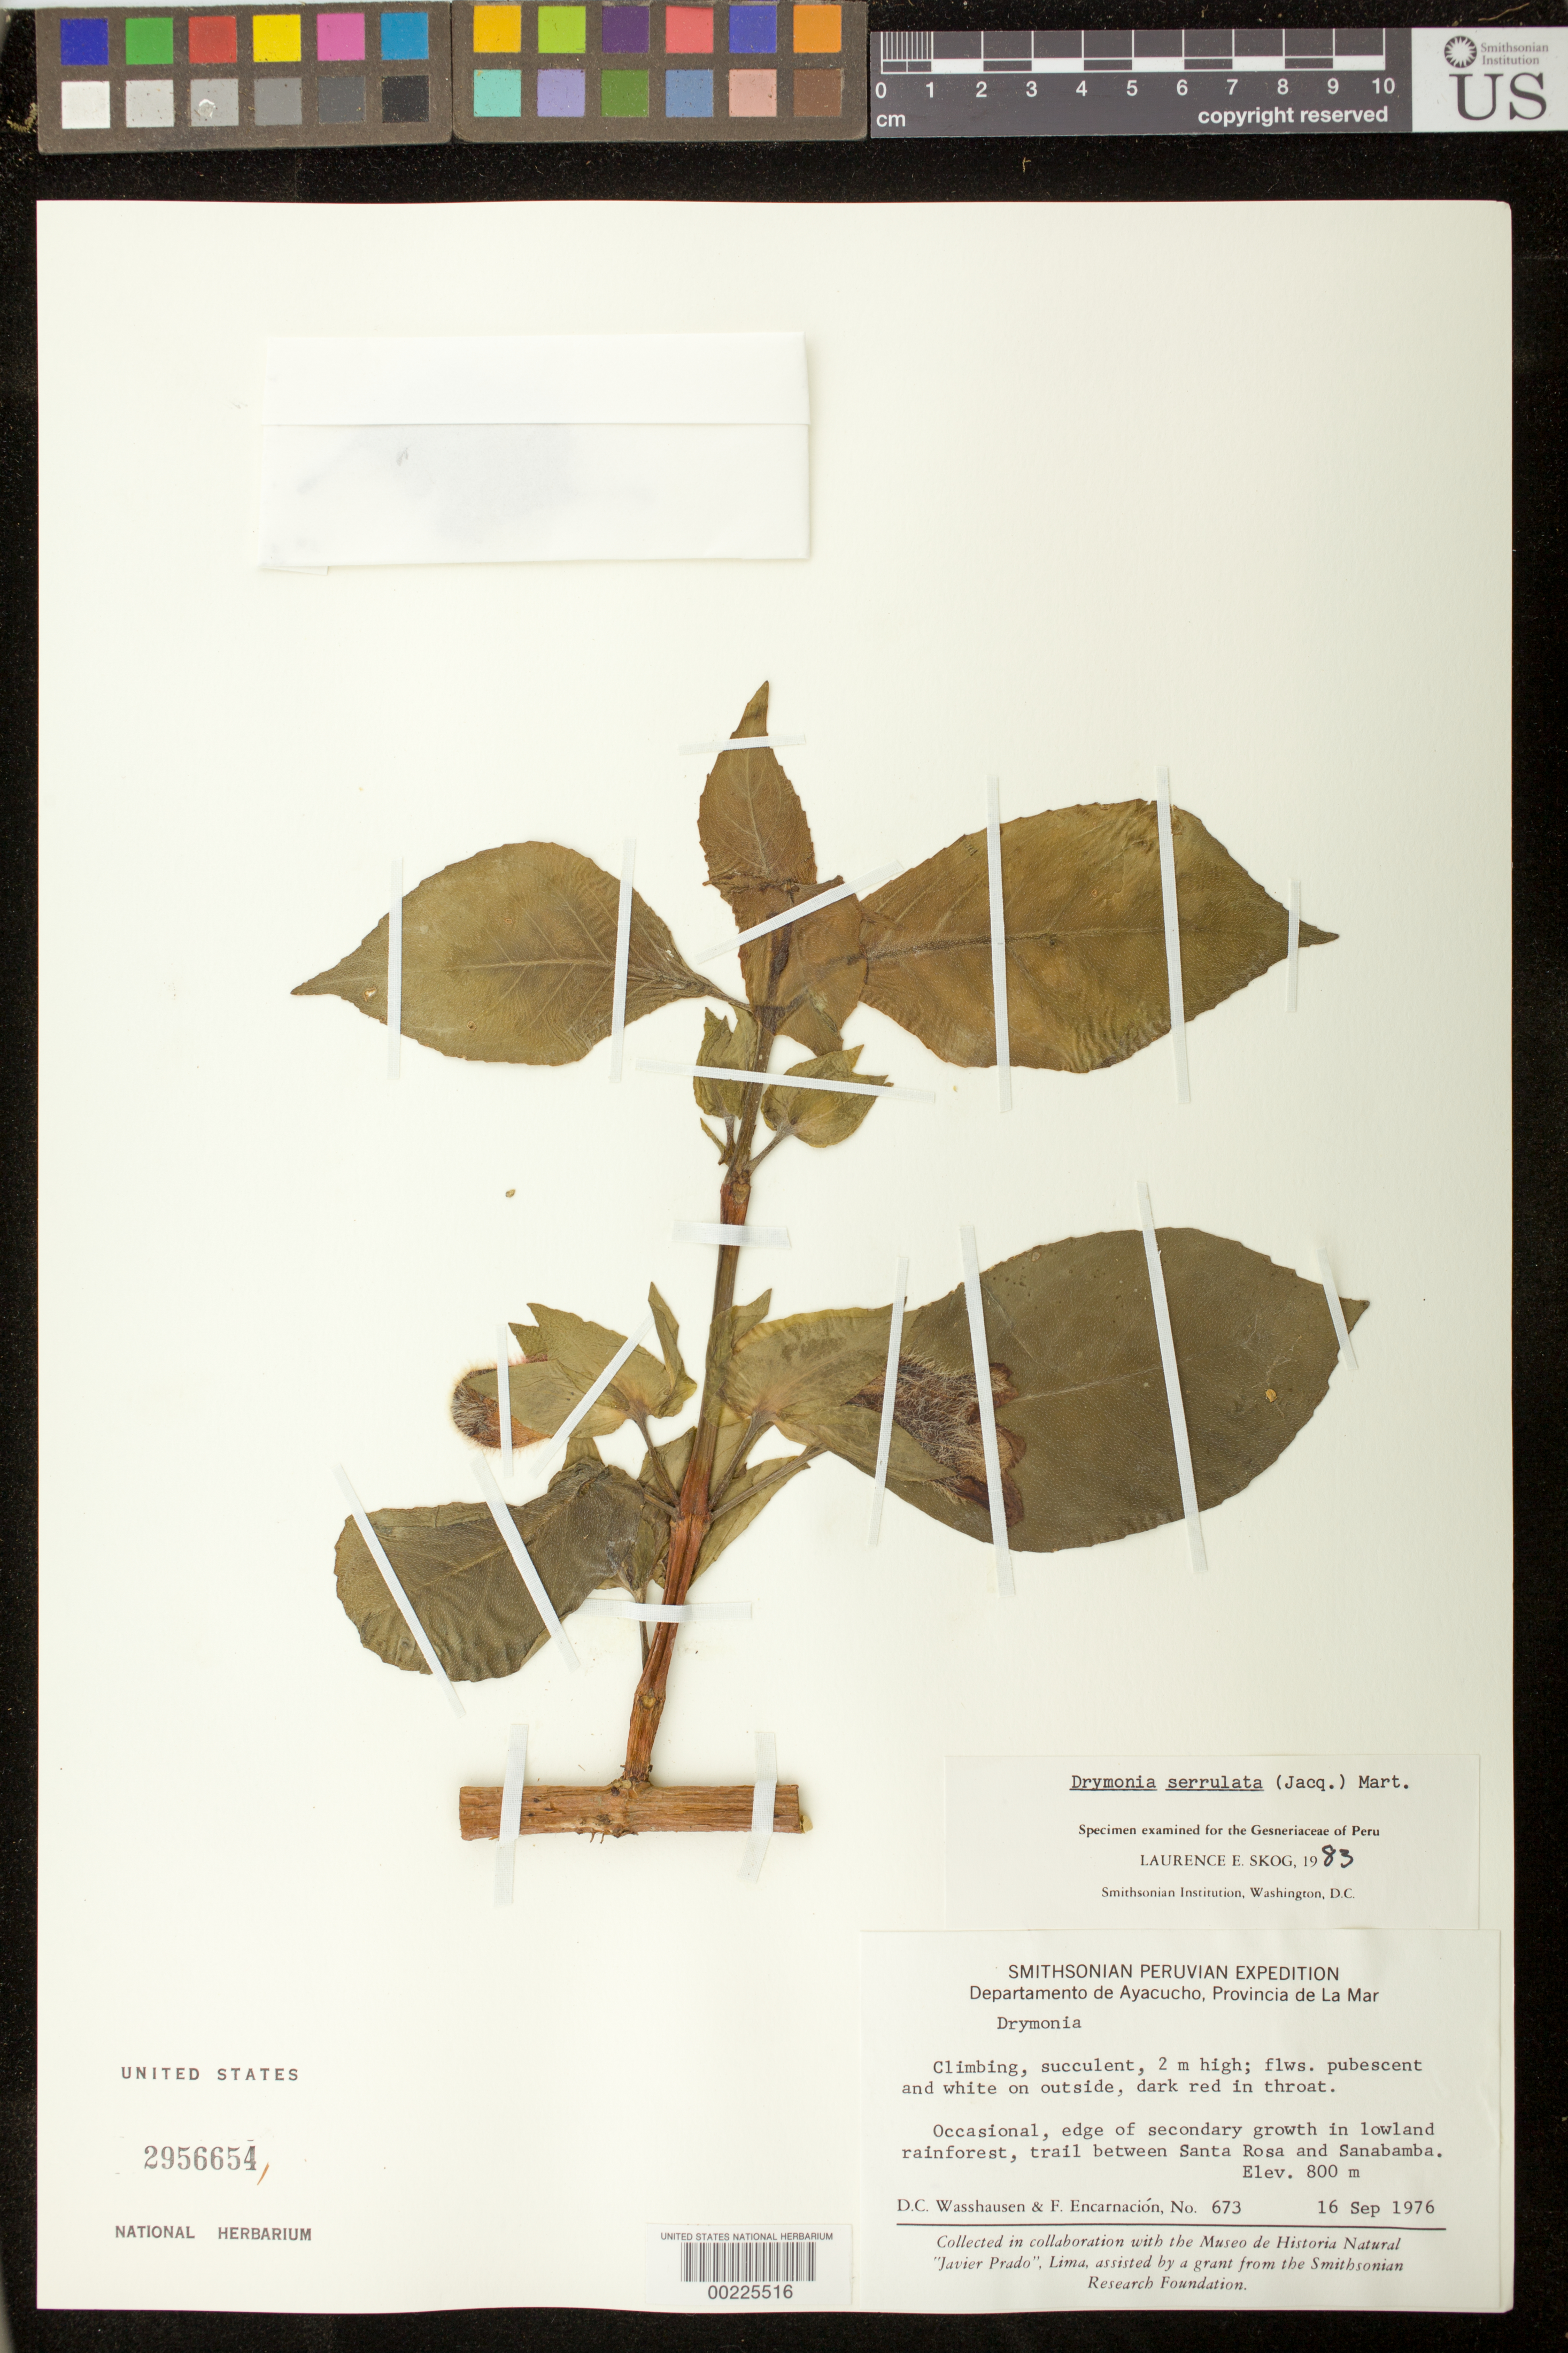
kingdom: Plantae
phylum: Tracheophyta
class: Magnoliopsida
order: Lamiales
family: Gesneriaceae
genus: Drymonia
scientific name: Drymonia serrulata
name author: (Jacq.) Mart.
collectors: D. C. Wasshausen & F. Encarnación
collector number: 673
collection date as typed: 16 Sep 1976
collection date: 1976-09-16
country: Peru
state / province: Ayacucho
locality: La Mar, Trail between Santa Rosa and Sanabamba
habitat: Edge of secondary growth in lowland rainforest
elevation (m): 800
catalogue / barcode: US 2956654